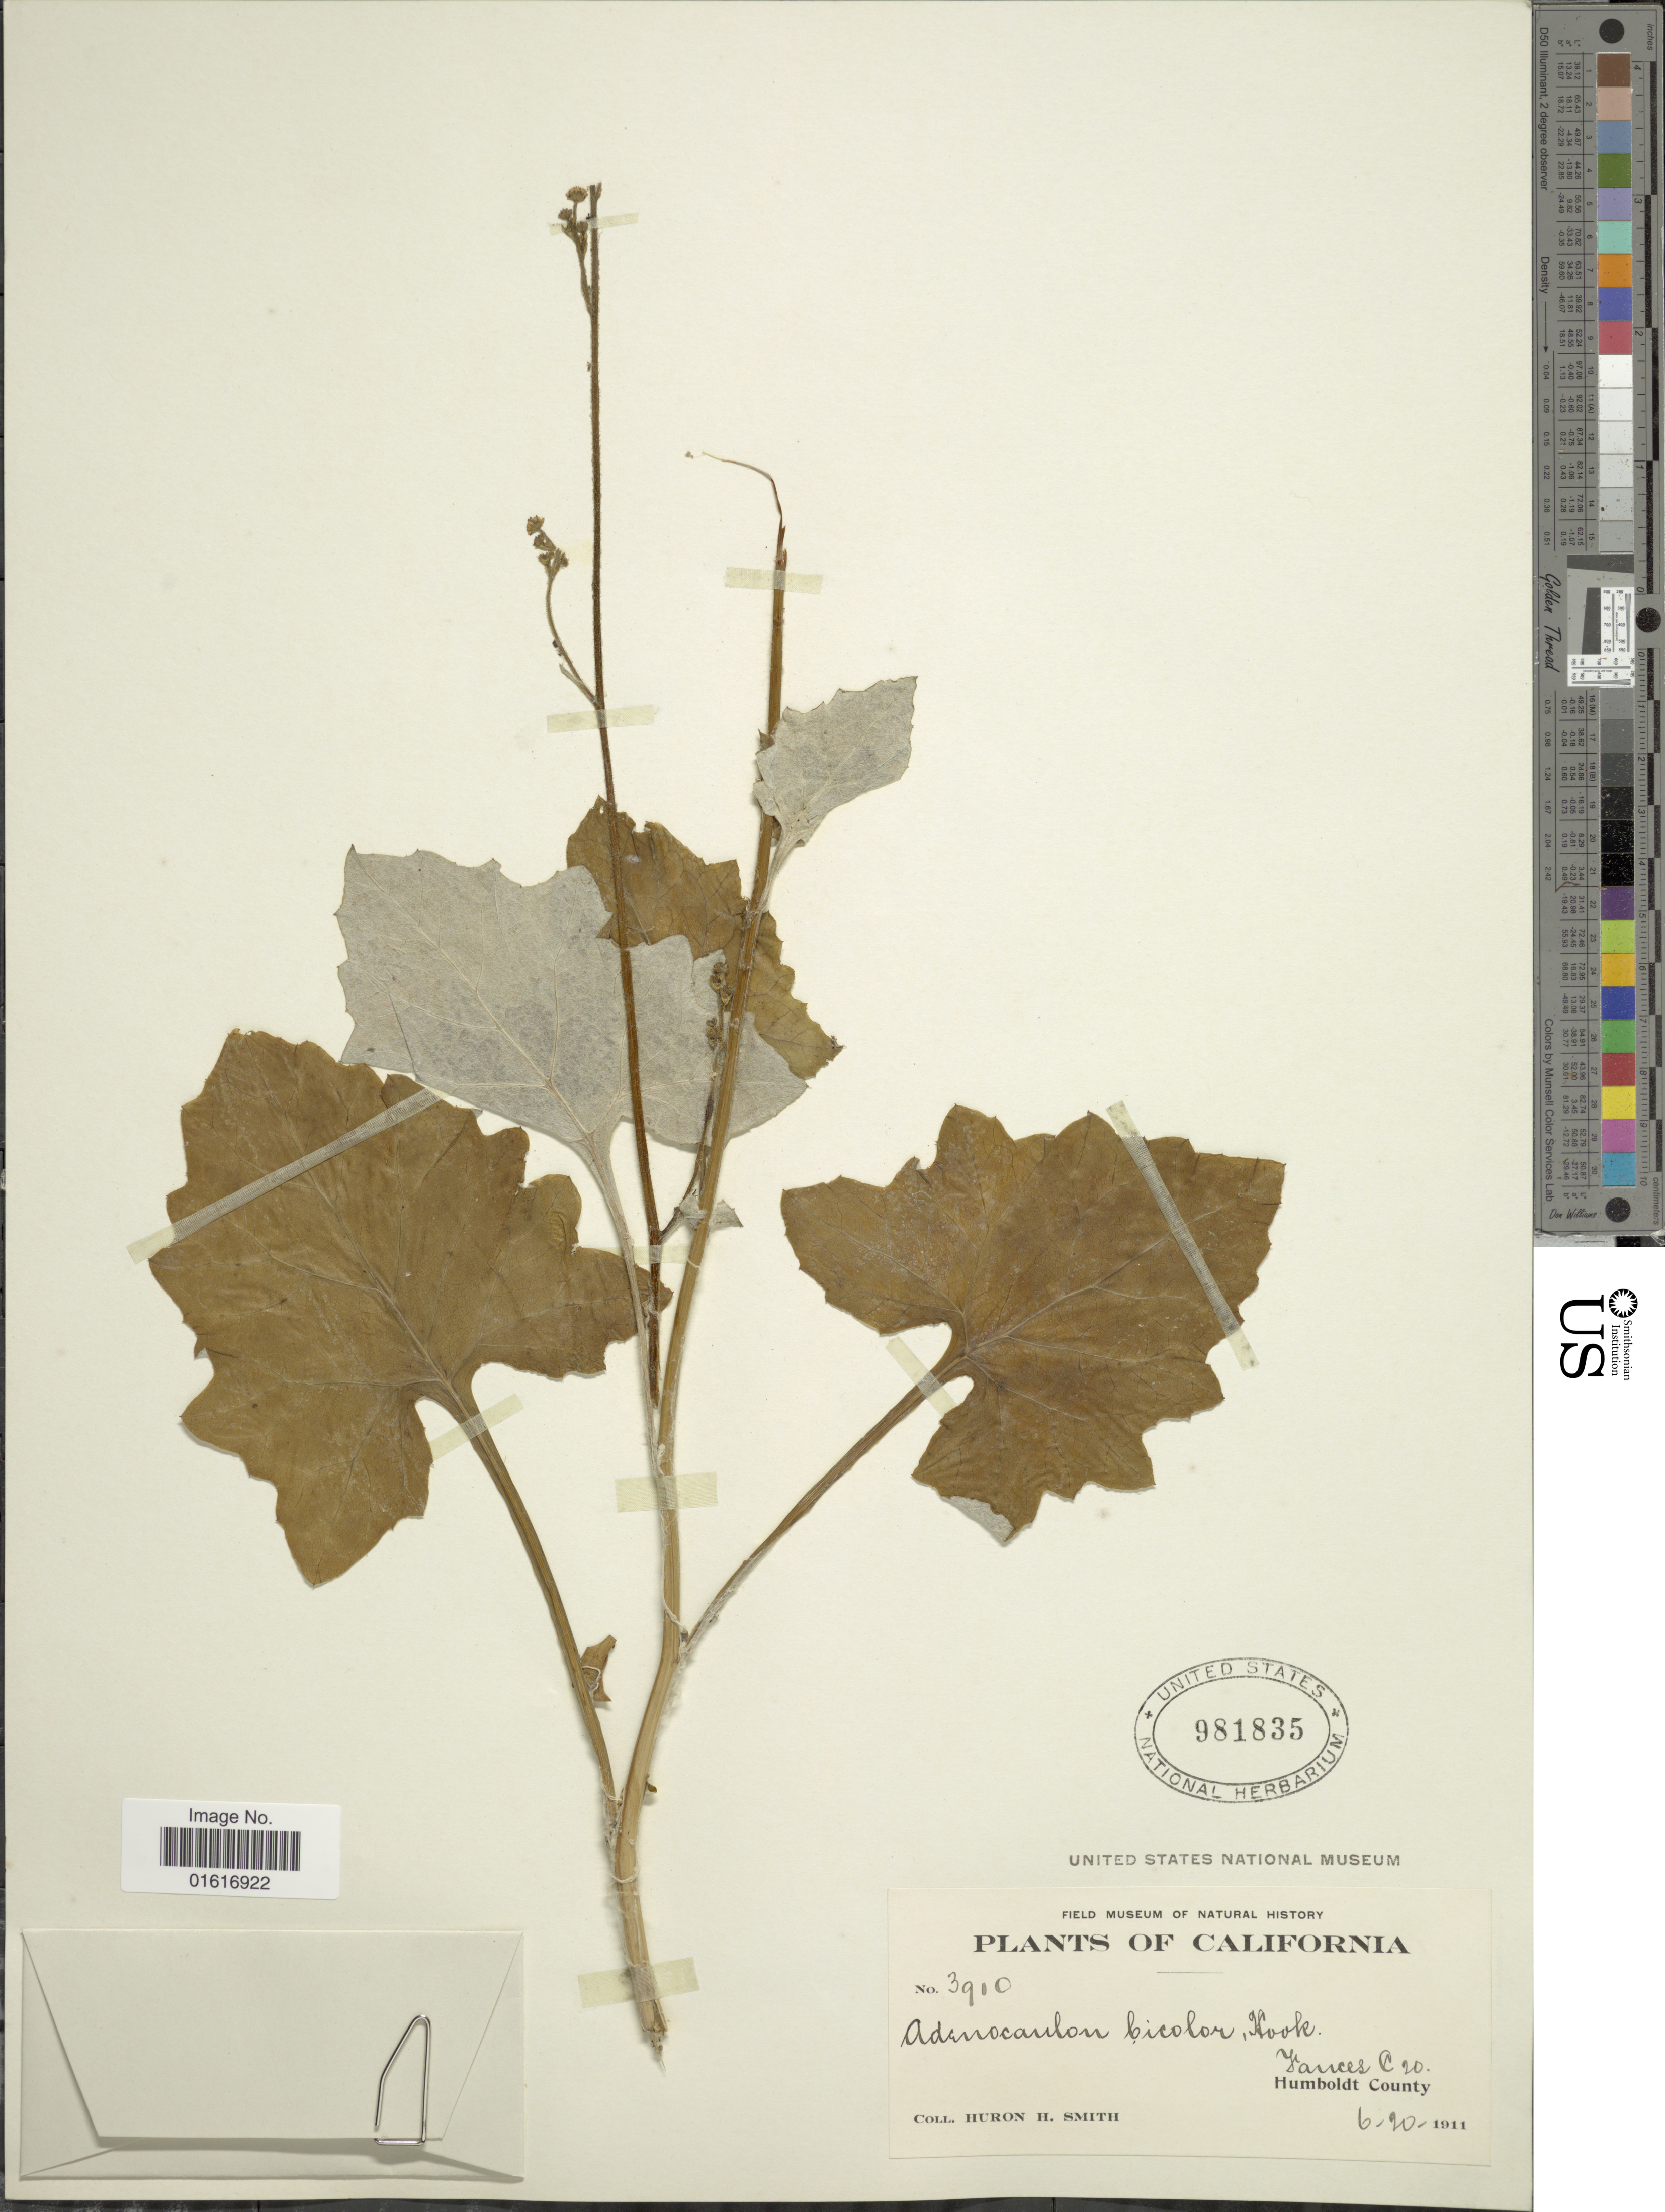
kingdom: Plantae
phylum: Tracheophyta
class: Magnoliopsida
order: Asterales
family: Asteraceae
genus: Adenocaulon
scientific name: Adenocaulon bicolor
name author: Hook.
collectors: Huron H. Smith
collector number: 3910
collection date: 1911-06-20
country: United States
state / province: California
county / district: Humboldt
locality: Fances C 20, Humboldt County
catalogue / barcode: US 981835